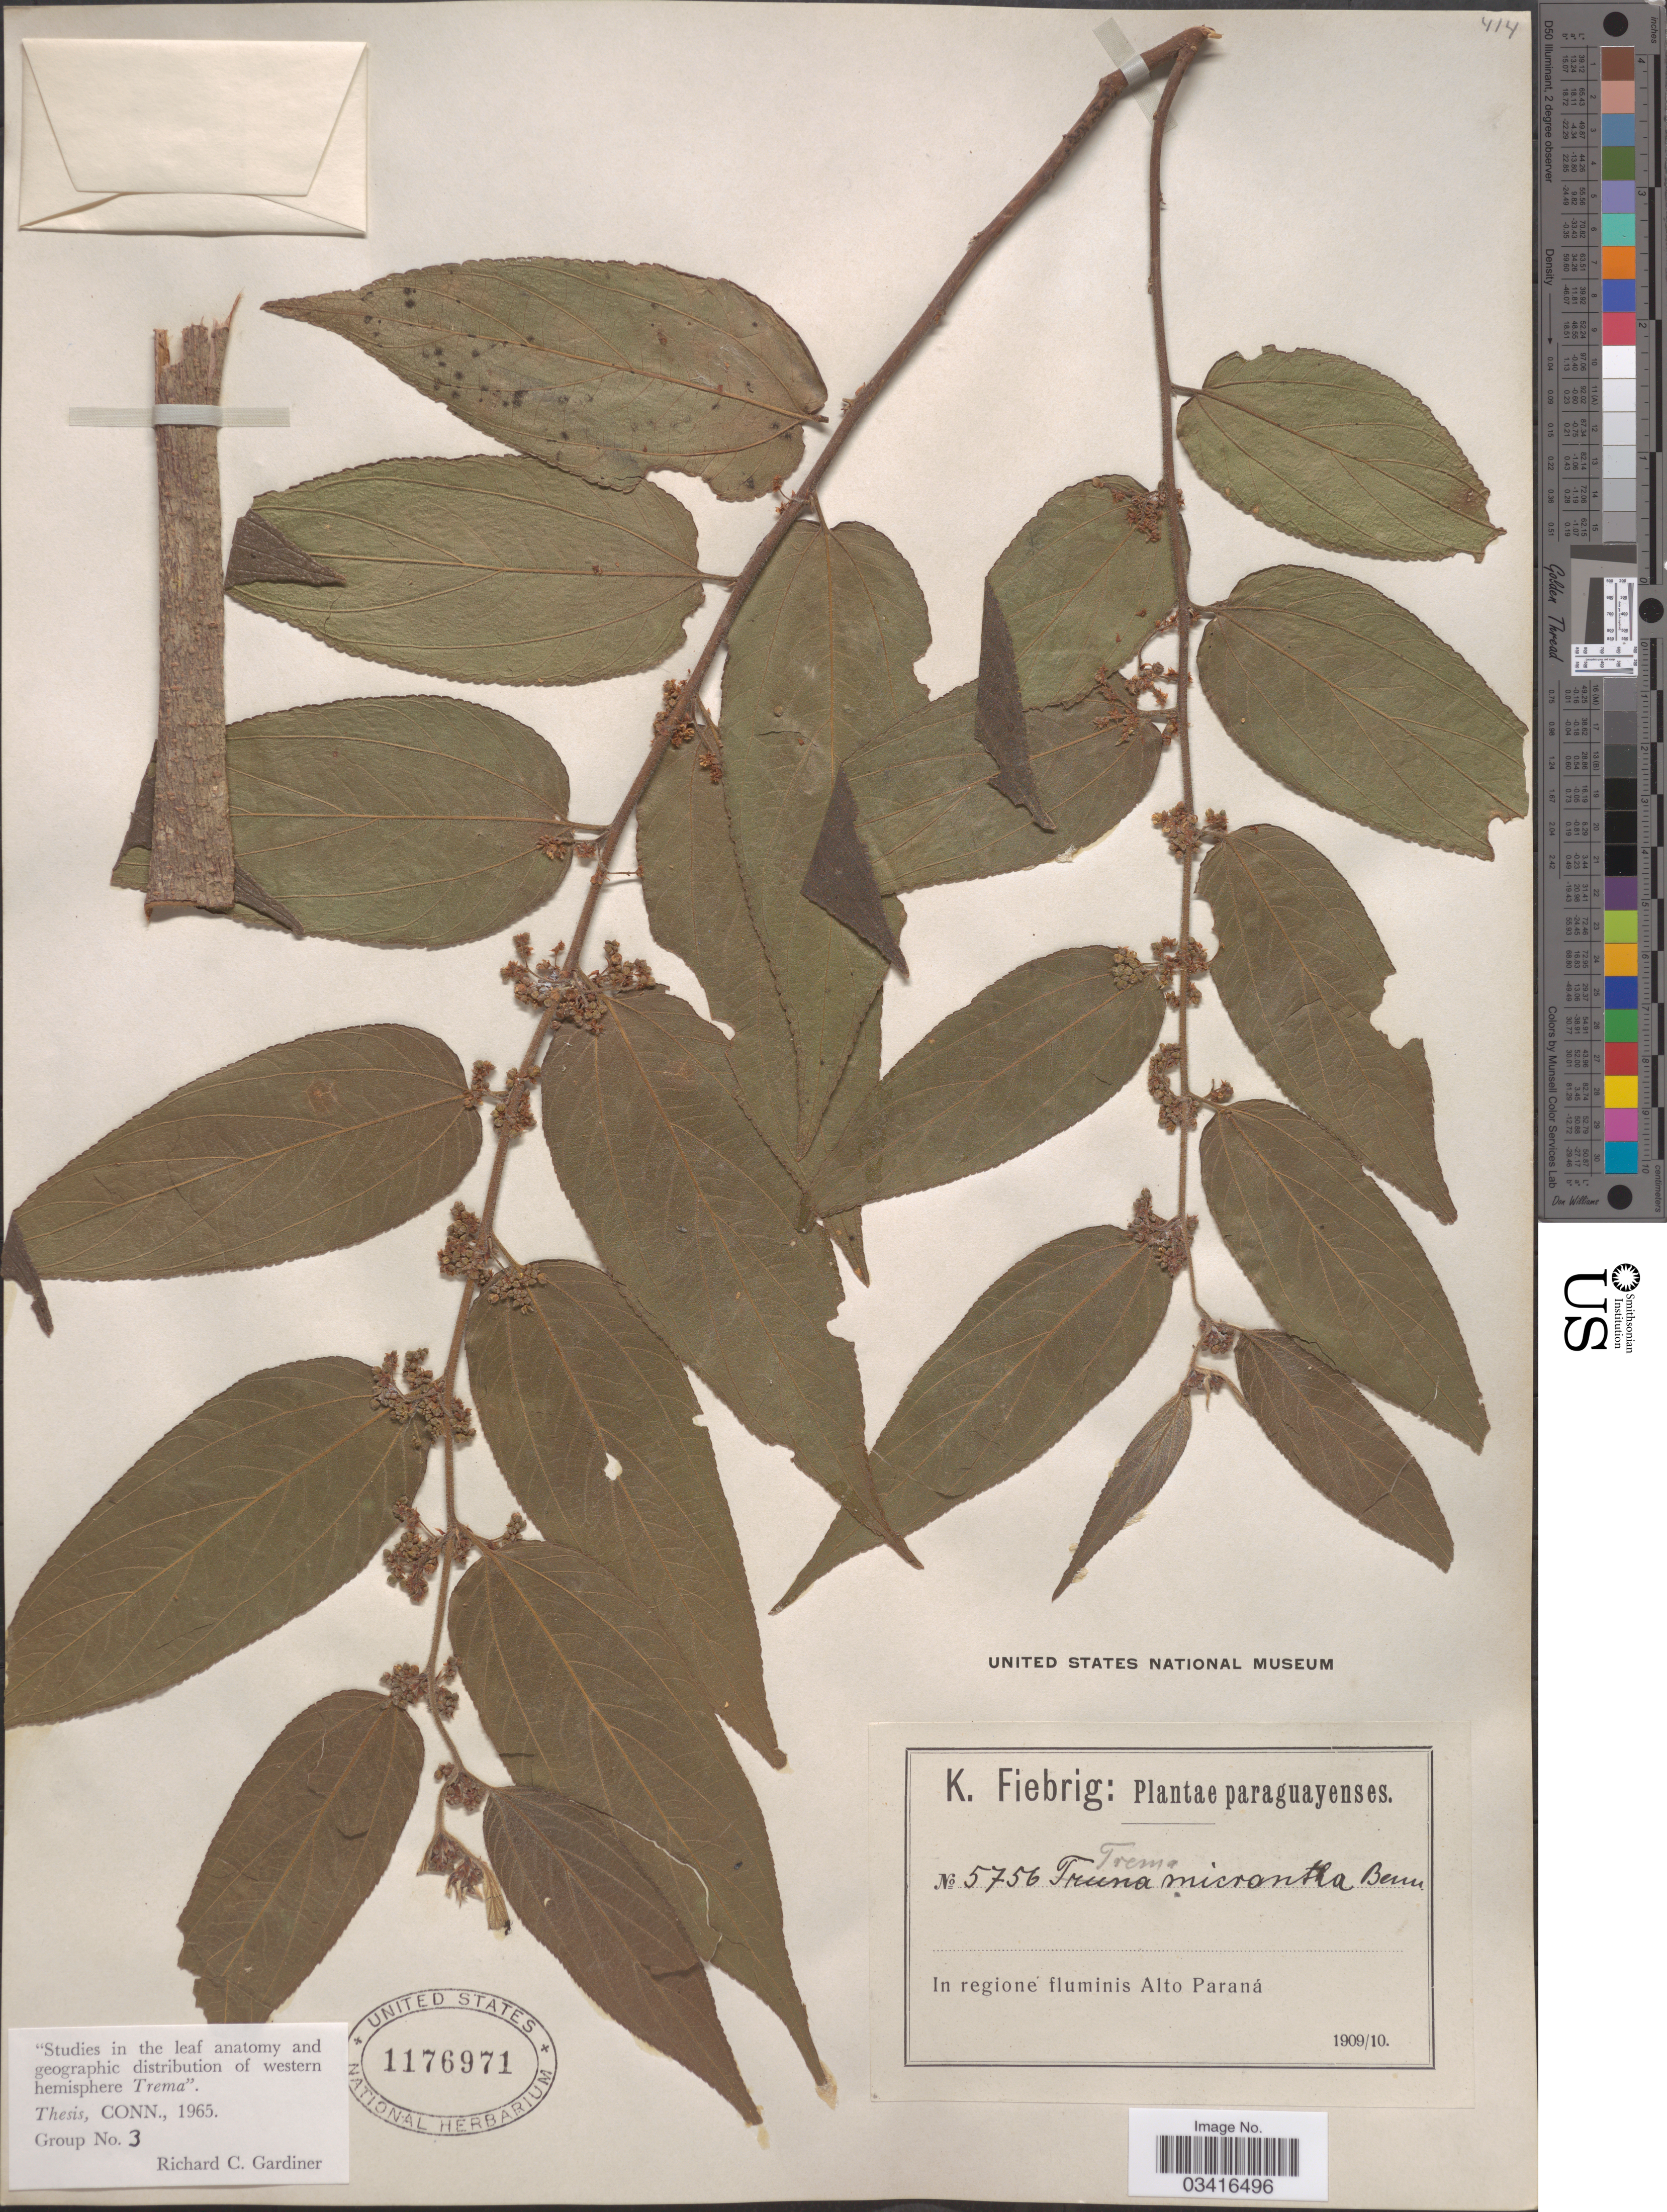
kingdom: Plantae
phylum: Tracheophyta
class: Magnoliopsida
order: Rosales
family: Cannabaceae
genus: Trema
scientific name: Trema micranthum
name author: (L.) Blume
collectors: K. Fiebrig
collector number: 5756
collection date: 1909/1910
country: Paraguay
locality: In regione fluminis Alto Paraná.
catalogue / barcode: US 1176971